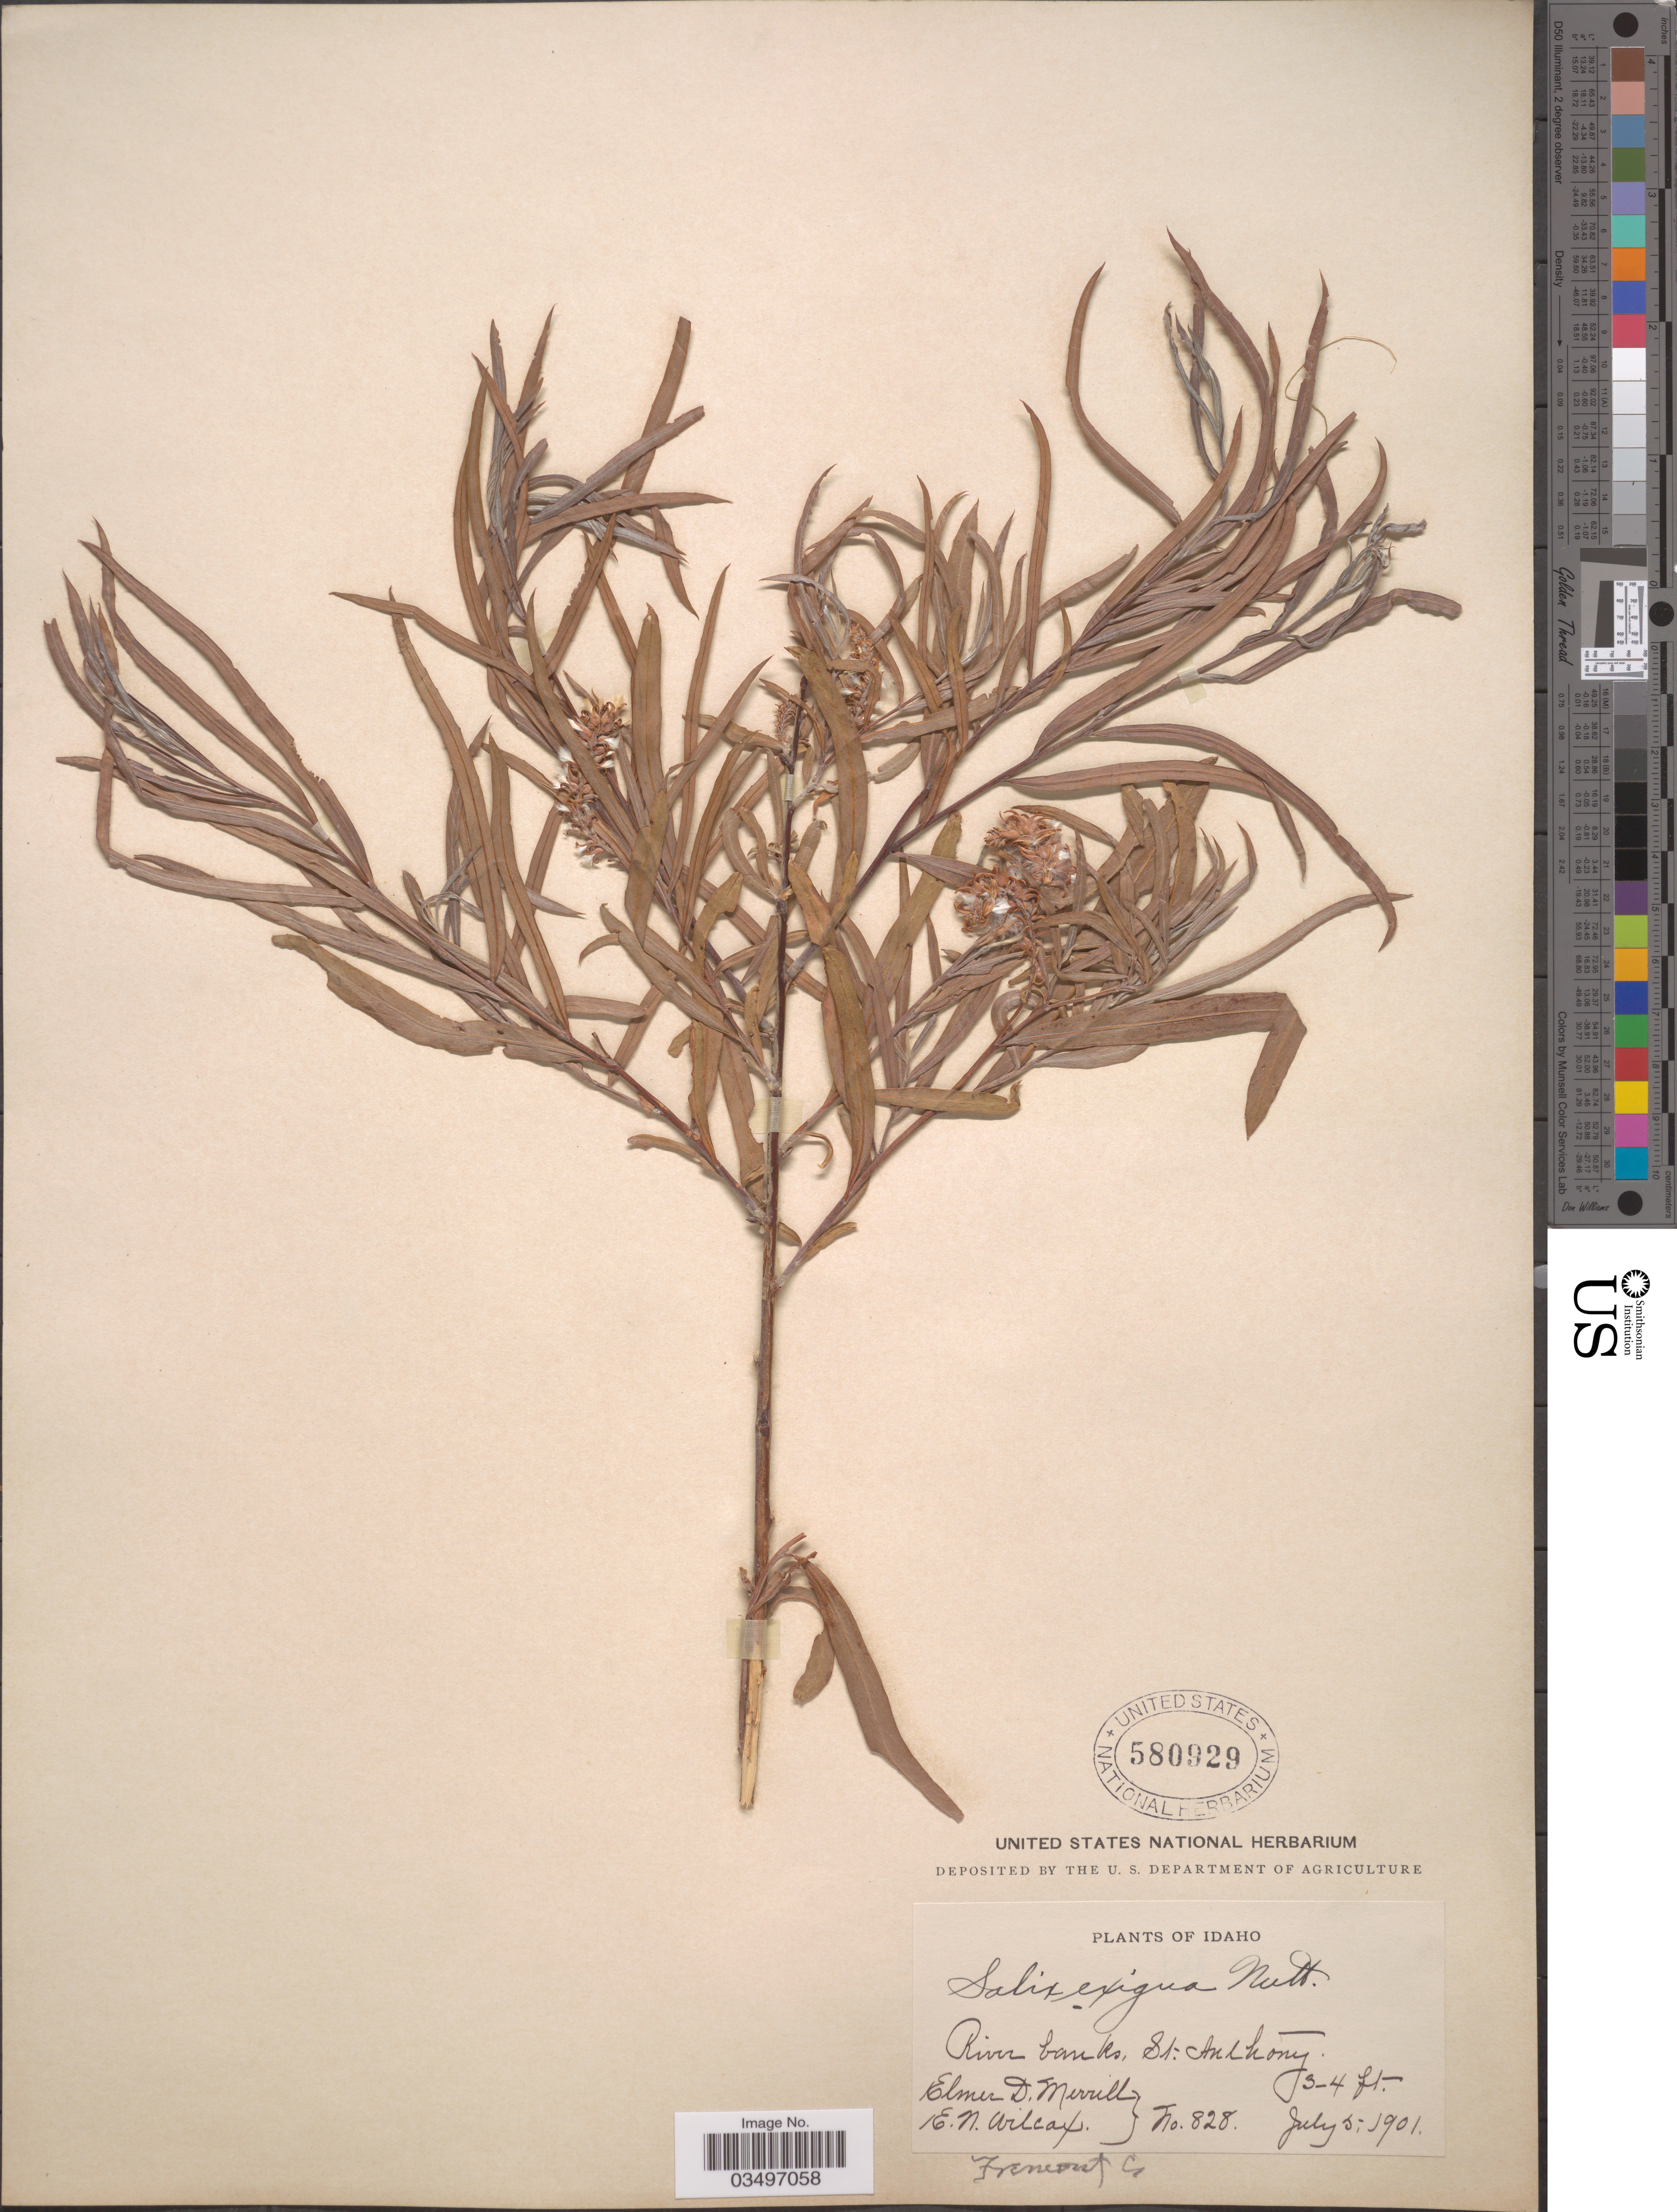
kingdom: Plantae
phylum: Tracheophyta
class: Magnoliopsida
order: Malpighiales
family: Salicaceae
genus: Salix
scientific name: Salix exigua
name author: Nutt.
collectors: E. D. Merrill & E. Wilcox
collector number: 828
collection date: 1901-07-05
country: United States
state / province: Idaho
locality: St. Anthony. Fremont Co.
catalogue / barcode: US 580929